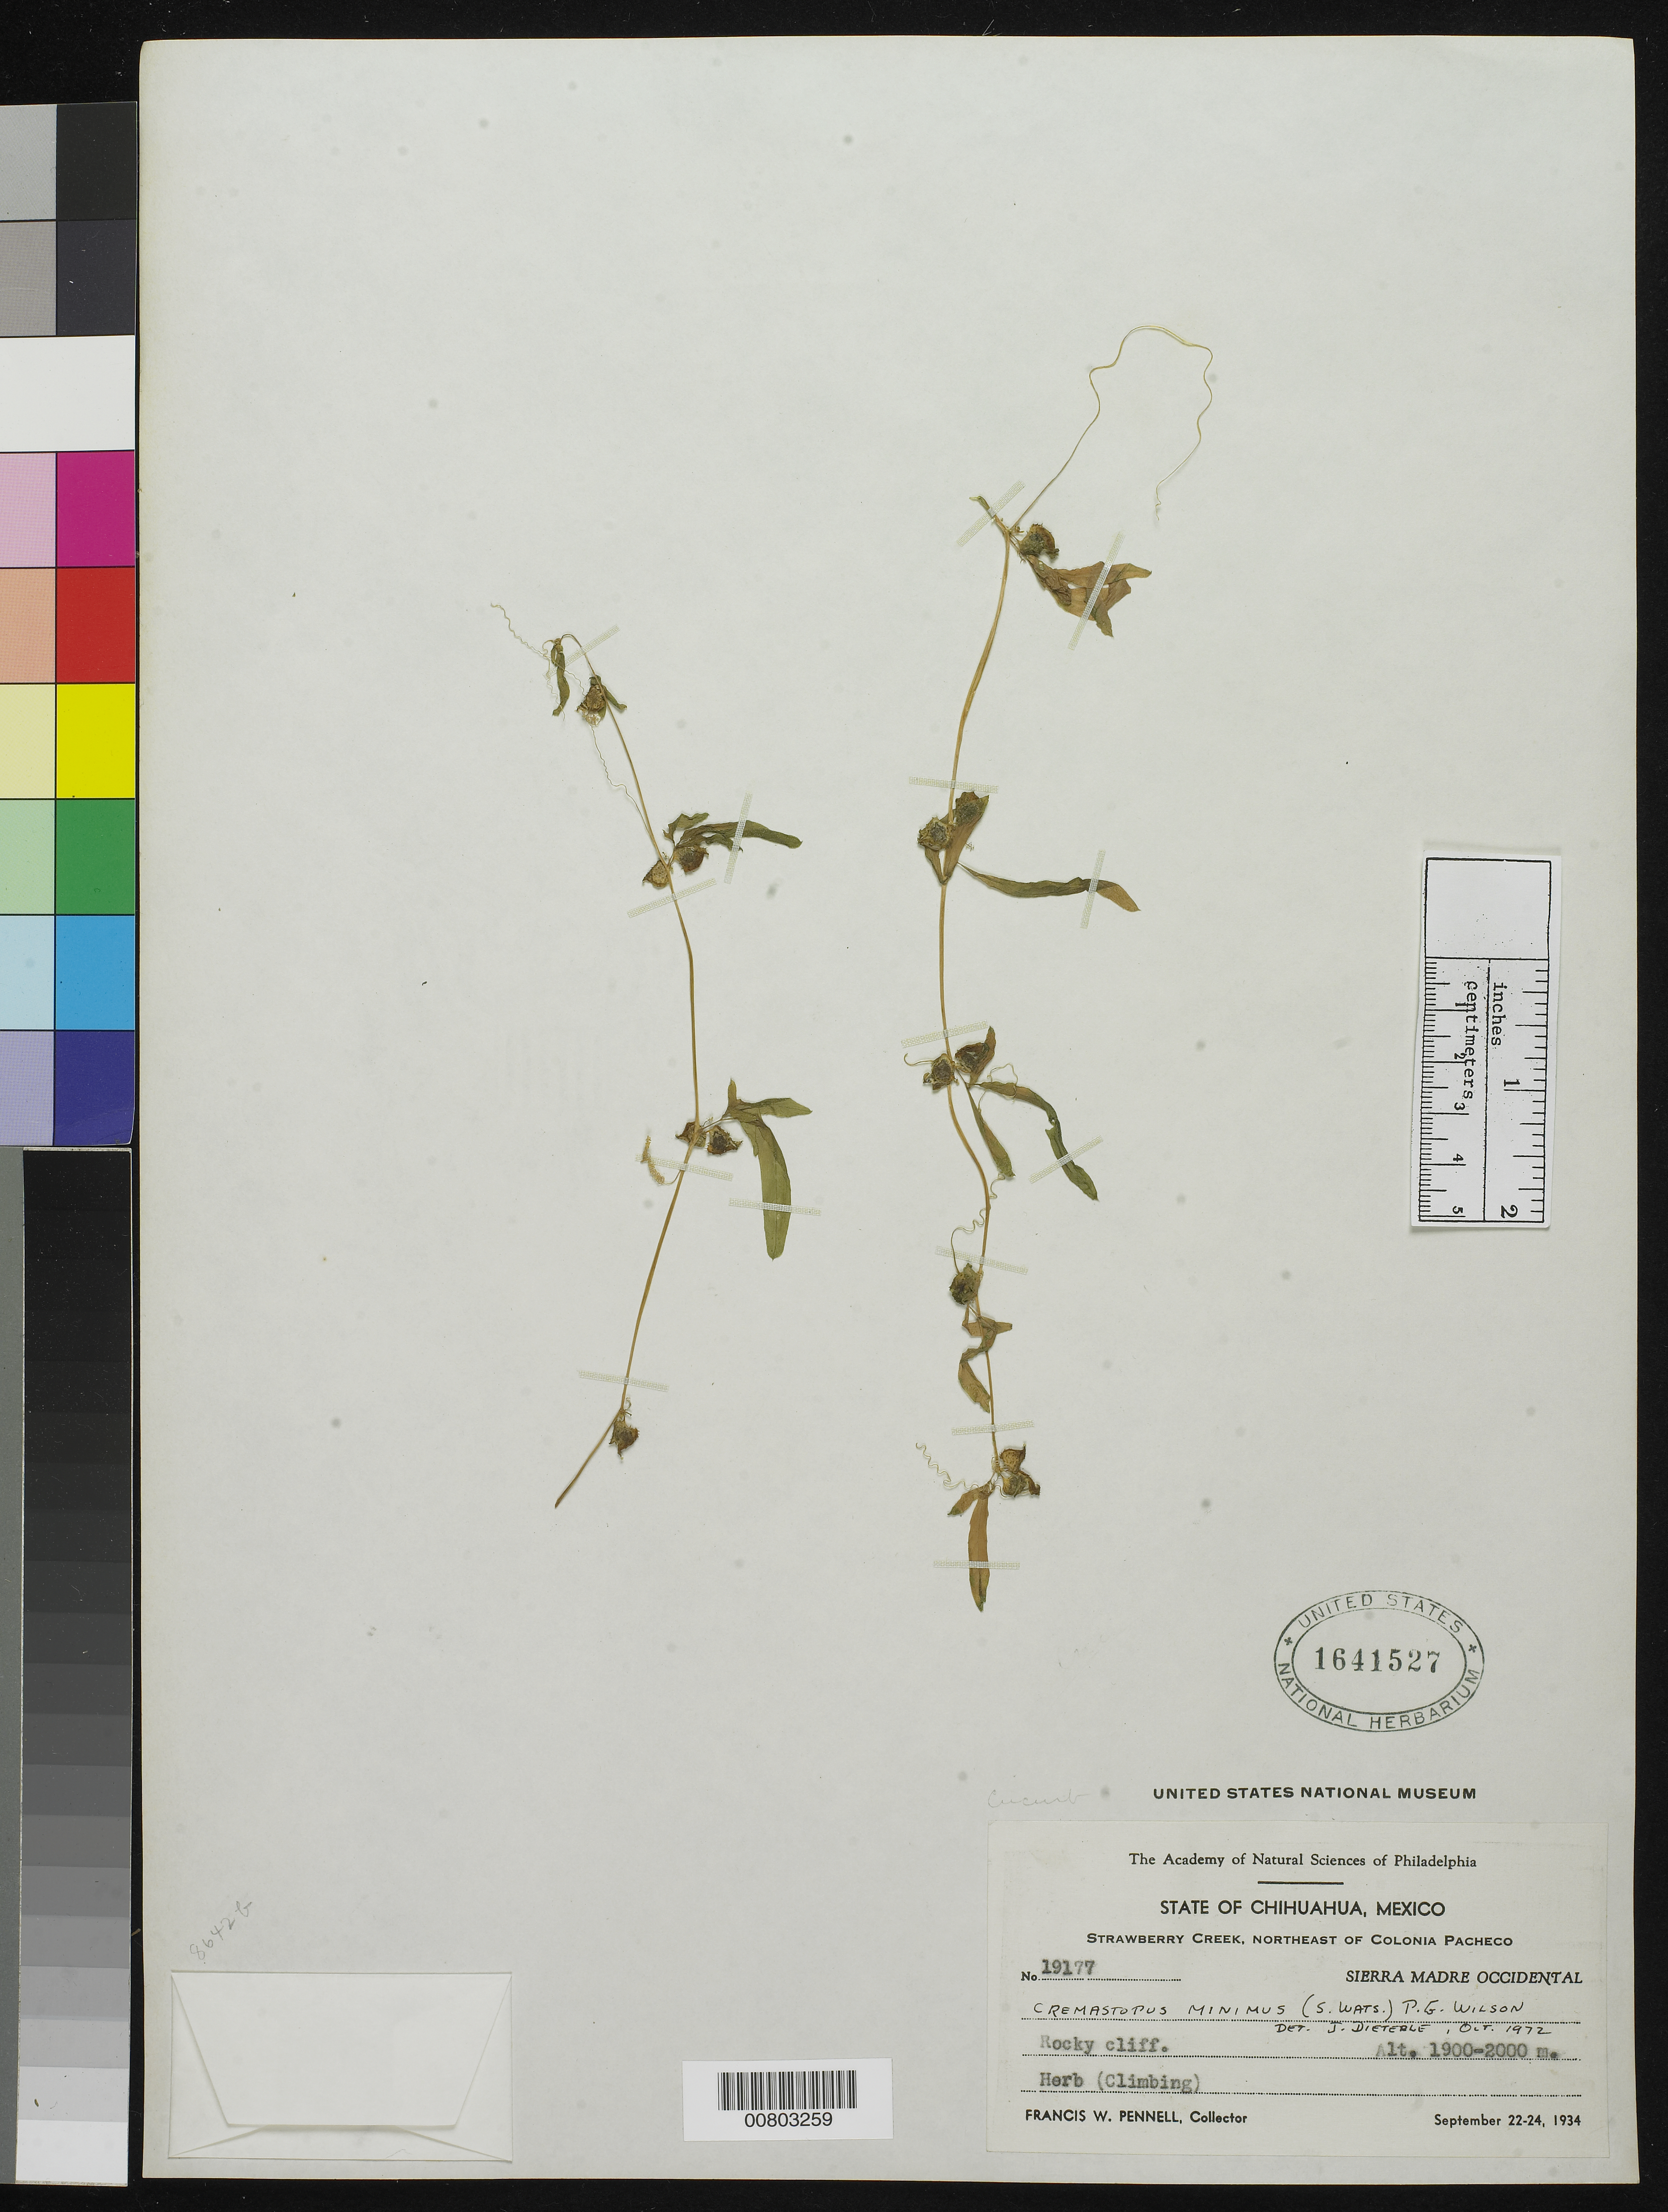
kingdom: Plantae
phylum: Tracheophyta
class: Magnoliopsida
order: Cucurbitales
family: Cucurbitaceae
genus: Cremastopus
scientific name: Cremastopus minimus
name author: (S. Watson) Paul G. Wilson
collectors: F. W. Pennell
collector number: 19177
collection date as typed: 22 Sep 1934 to 24 Sep 1934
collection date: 1934-09-22/1934-09-24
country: Mexico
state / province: Chihuahua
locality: Strawberry Creek, northeast of Colonia Pacheco, Chihuahua.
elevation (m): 2000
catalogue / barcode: US 1641527